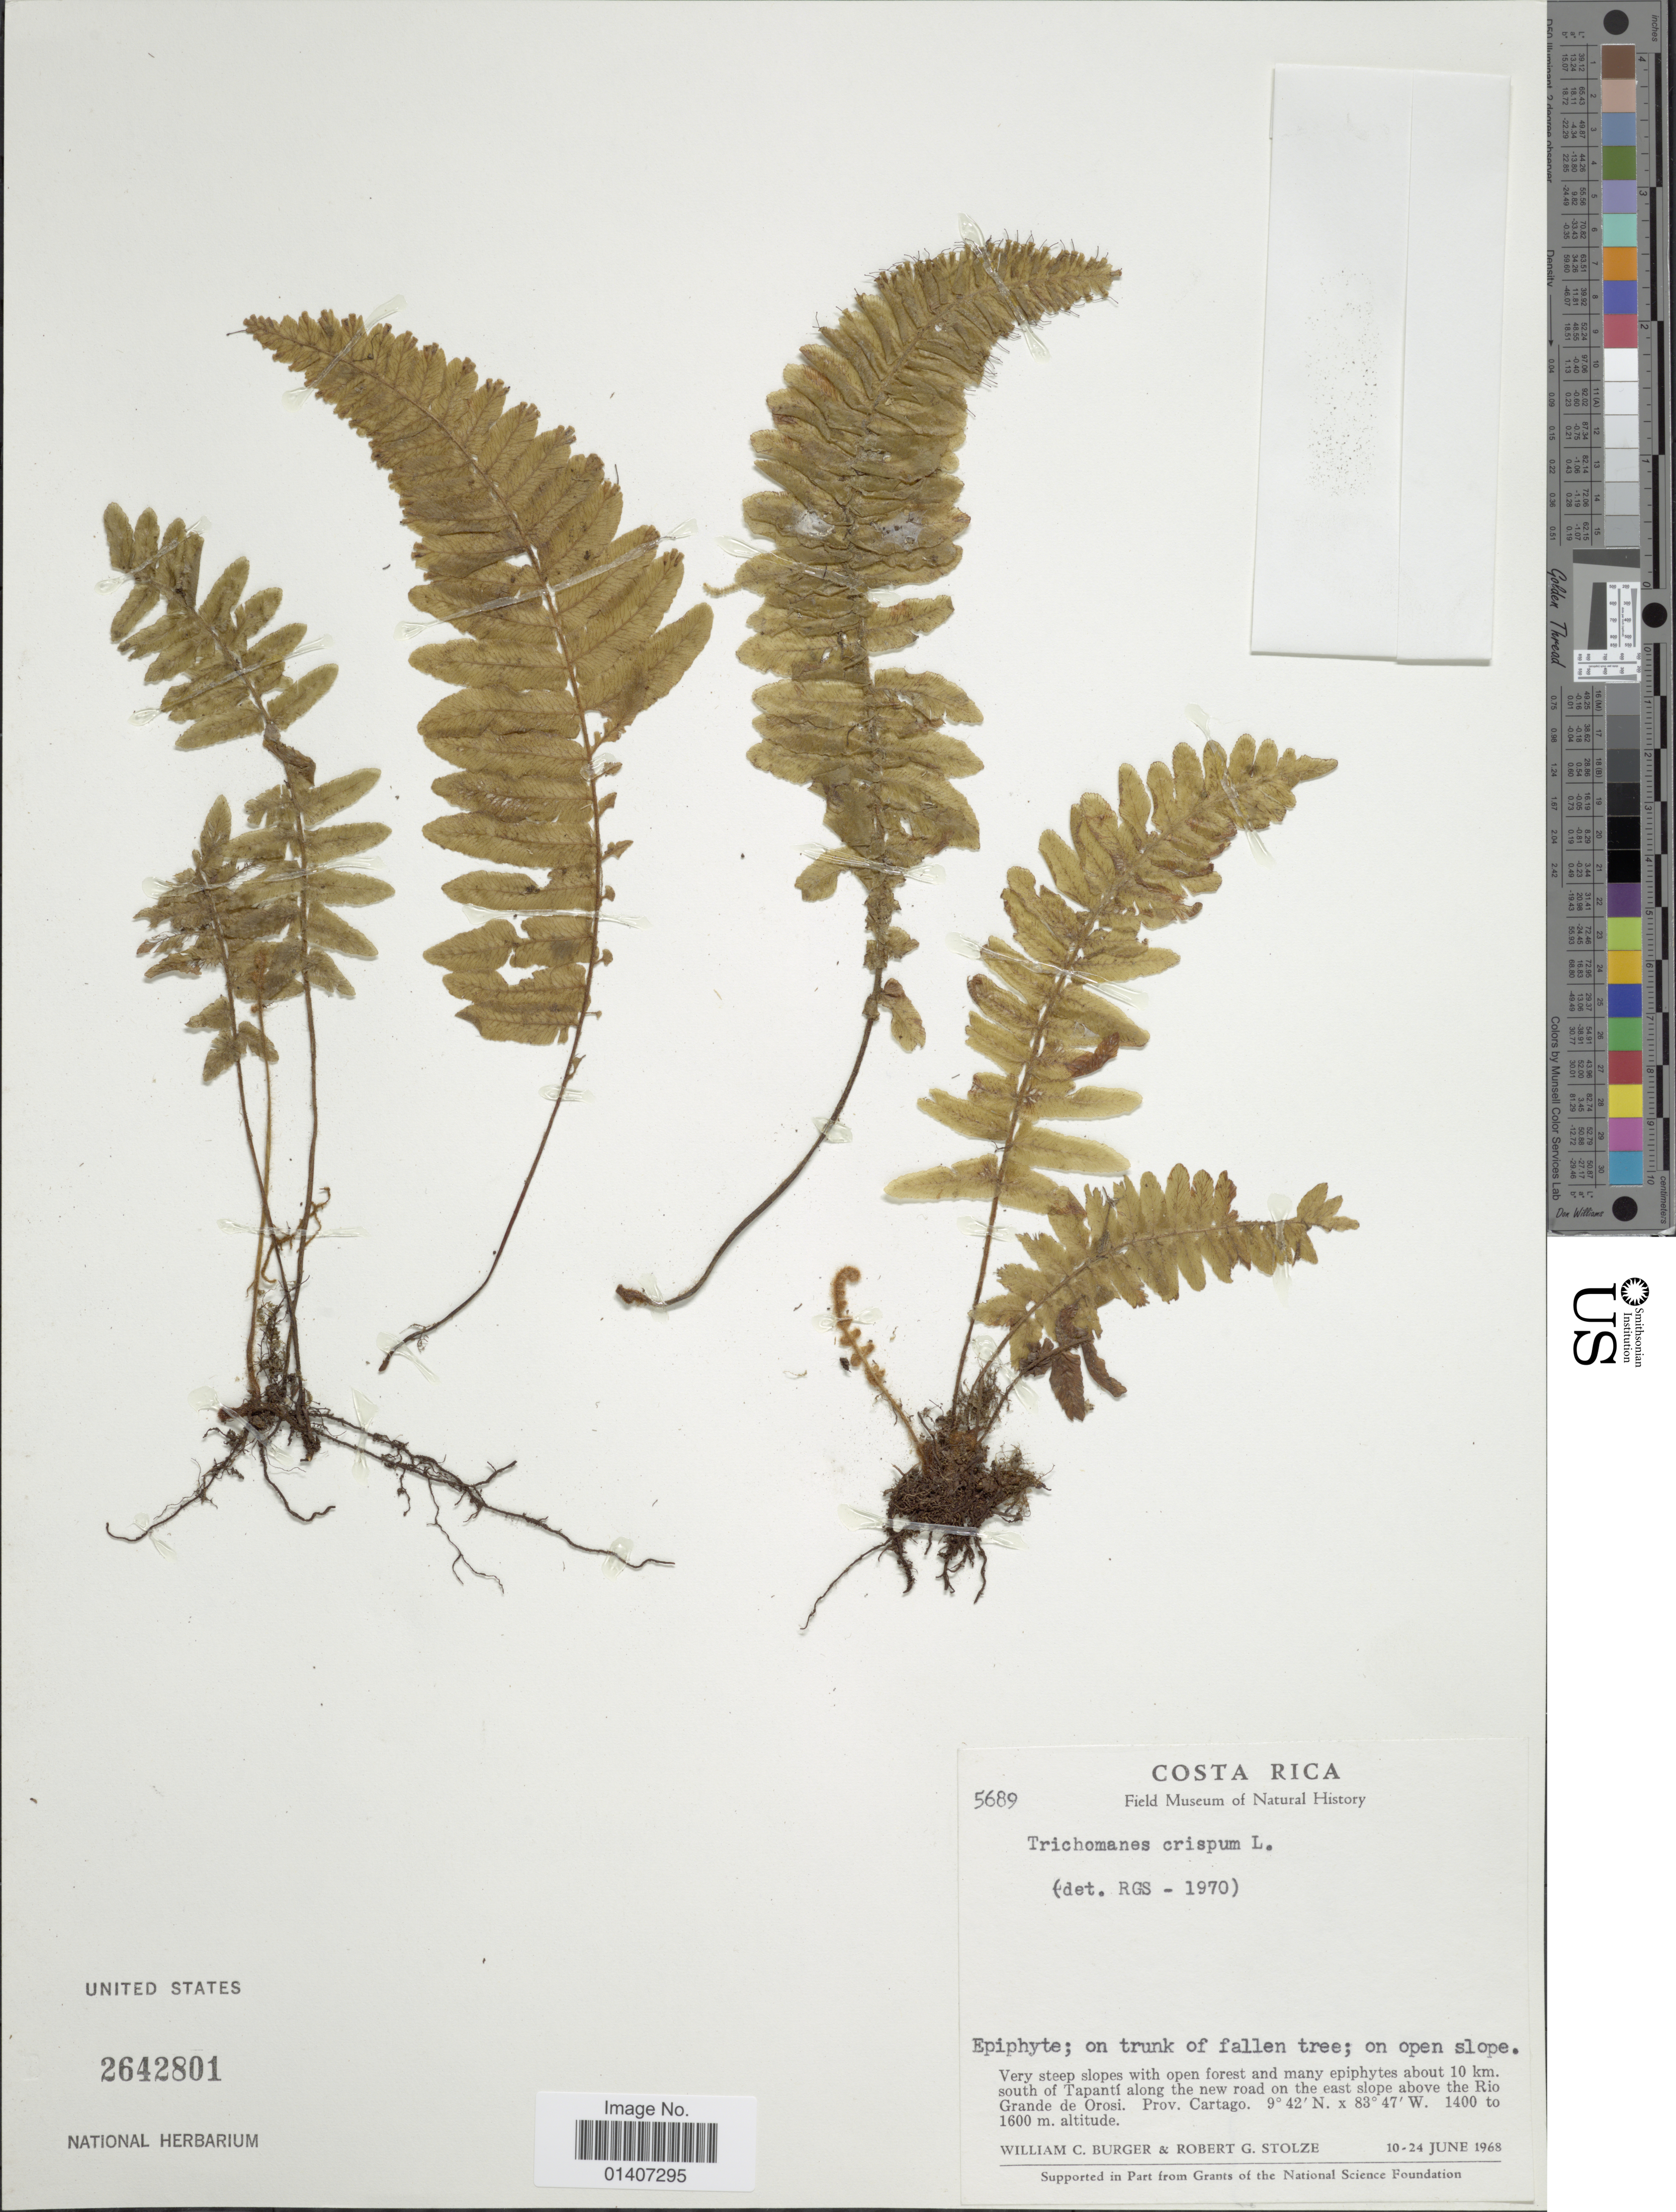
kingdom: Plantae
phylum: Tracheophyta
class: Polypodiopsida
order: Hymenophyllales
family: Hymenophyllaceae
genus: Trichomanes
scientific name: Trichomanes crispum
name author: L.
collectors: W. Burger & R. G. Stolze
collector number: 5689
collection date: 1968-06-10/1968-06-24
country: Costa Rica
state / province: Cartago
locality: Very steep slopes with open forest, about 10 km south of Tapanti along the new road on the east slope above the Rio Grande de Orosi, Prov. Cartago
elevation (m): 1400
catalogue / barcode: US 2642801